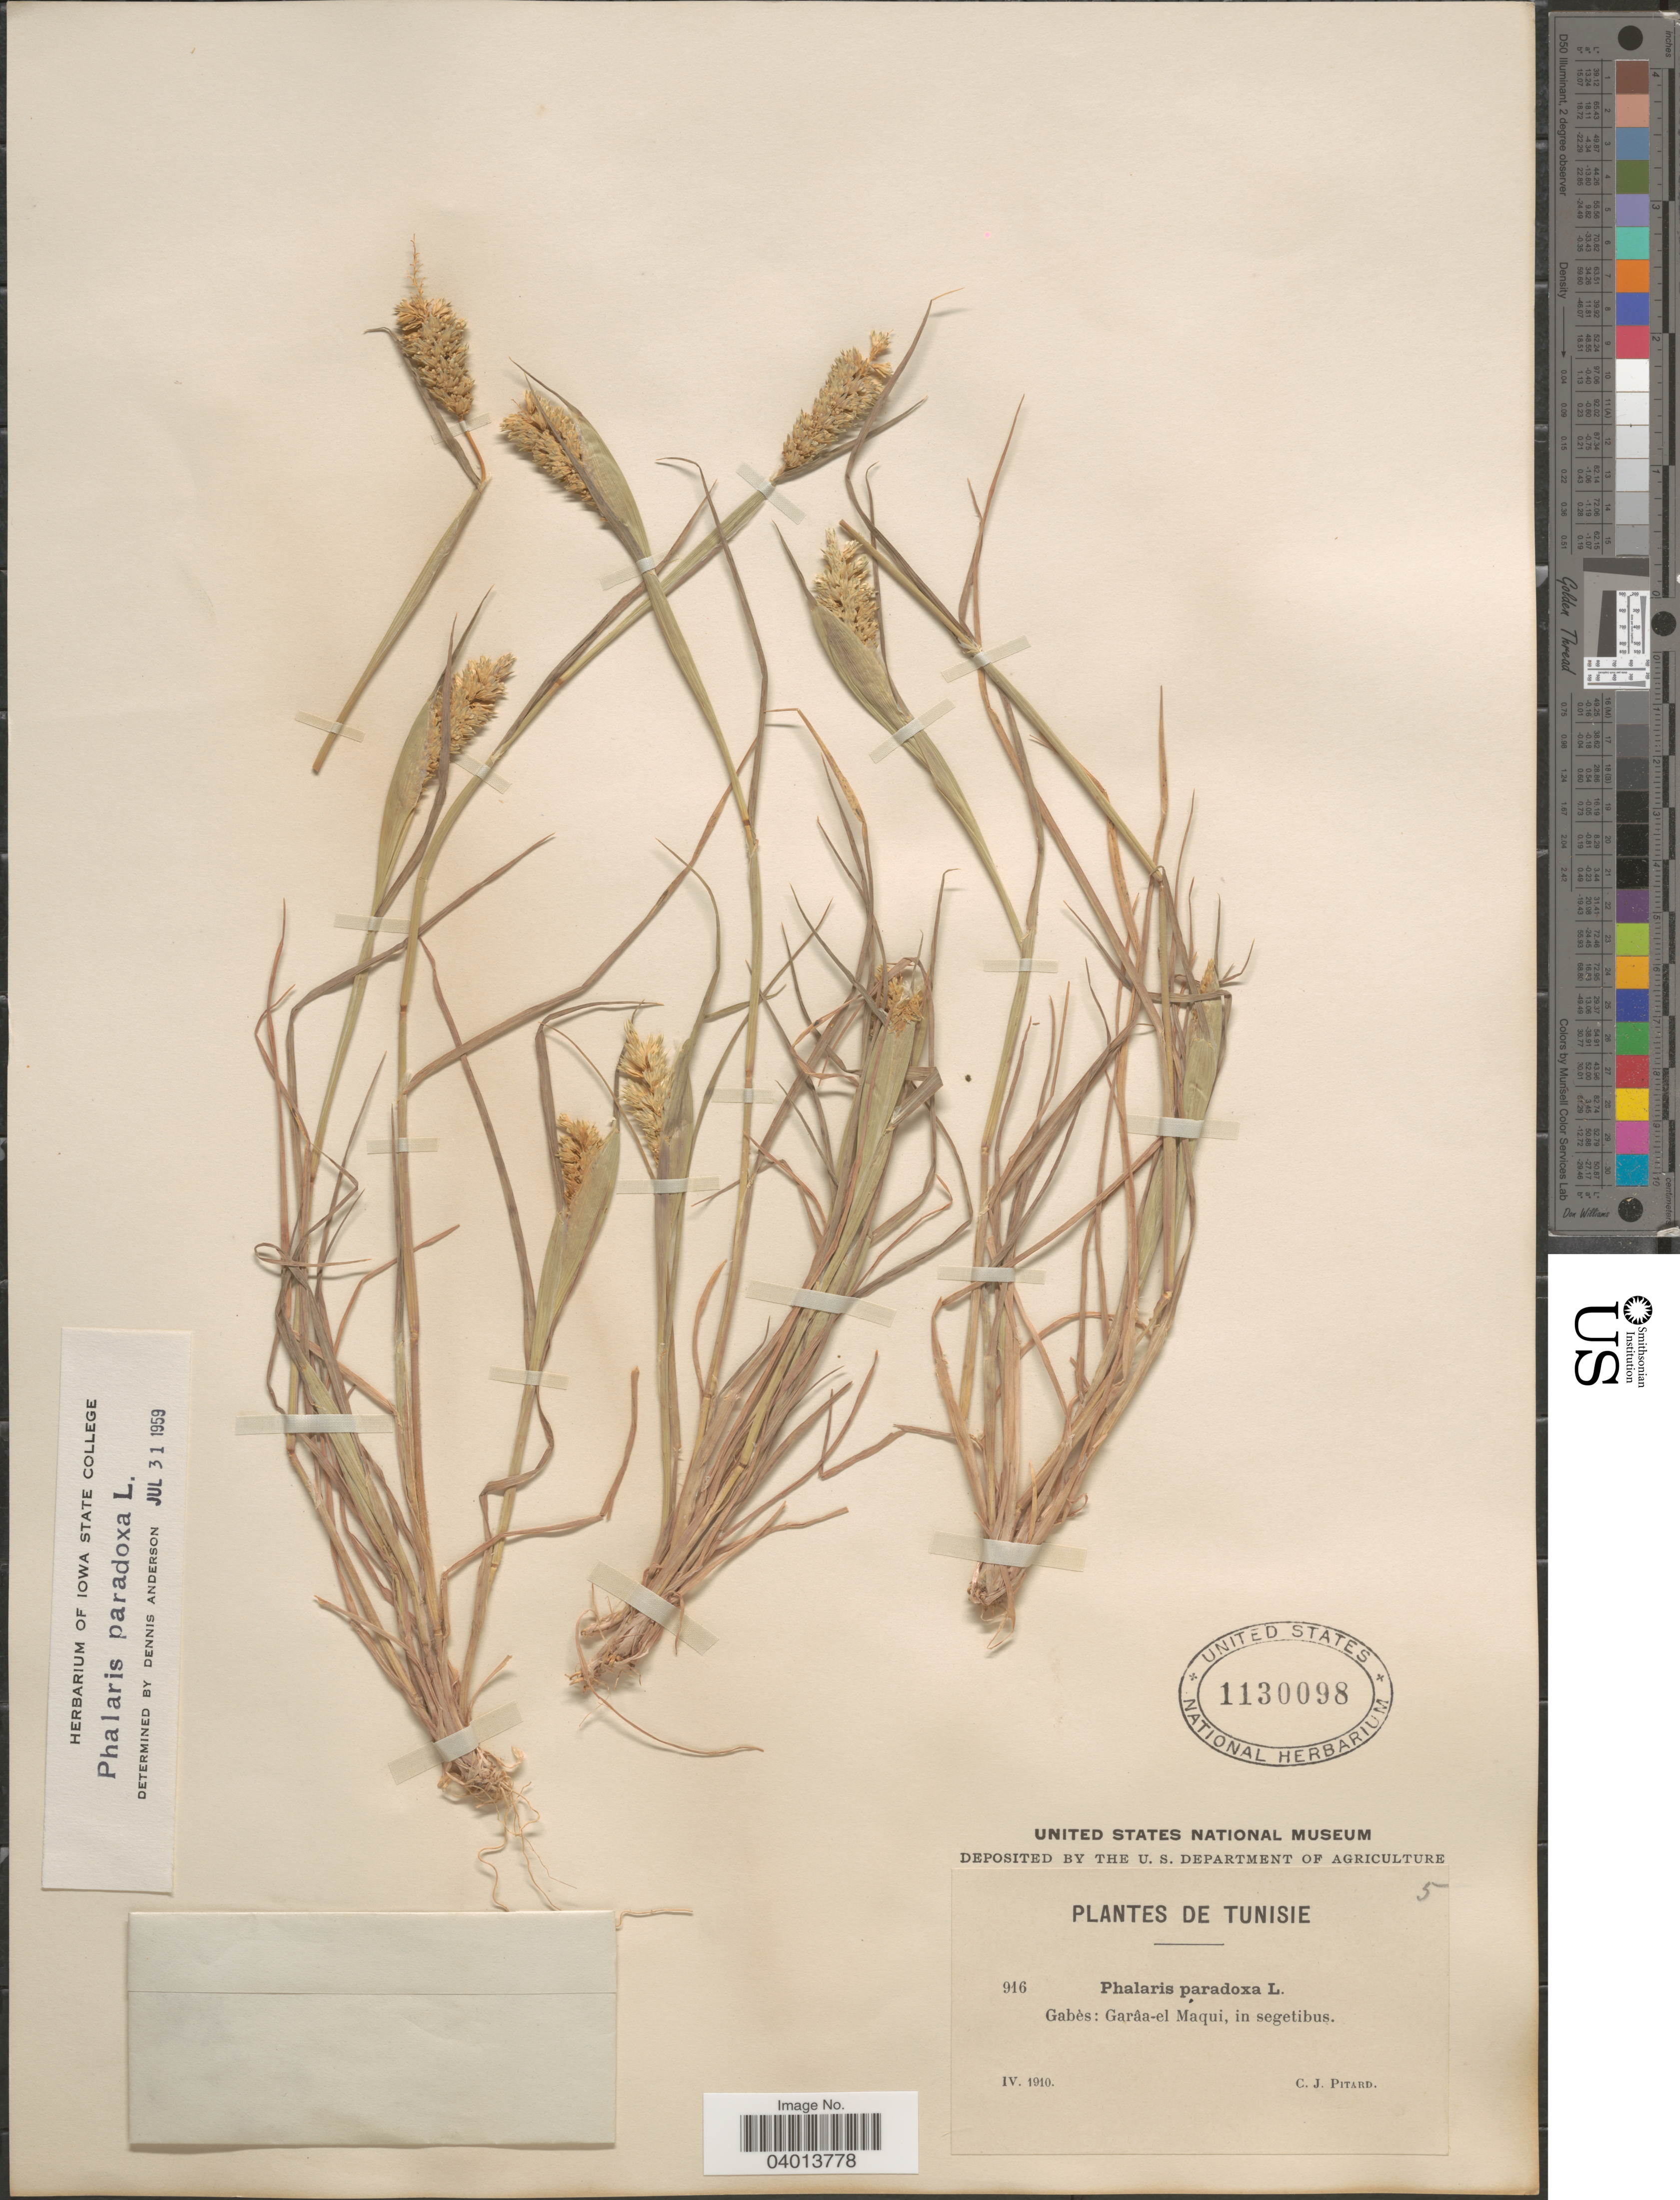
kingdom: Plantae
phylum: Tracheophyta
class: Liliopsida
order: Poales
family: Poaceae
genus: Phalaris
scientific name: Phalaris paradoxa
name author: L.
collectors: C. Pitard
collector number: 916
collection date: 1910-04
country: Tunisia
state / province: Gabès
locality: Tunisie. Garâa-el Maqui, in segetibus.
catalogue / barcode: US 1130098